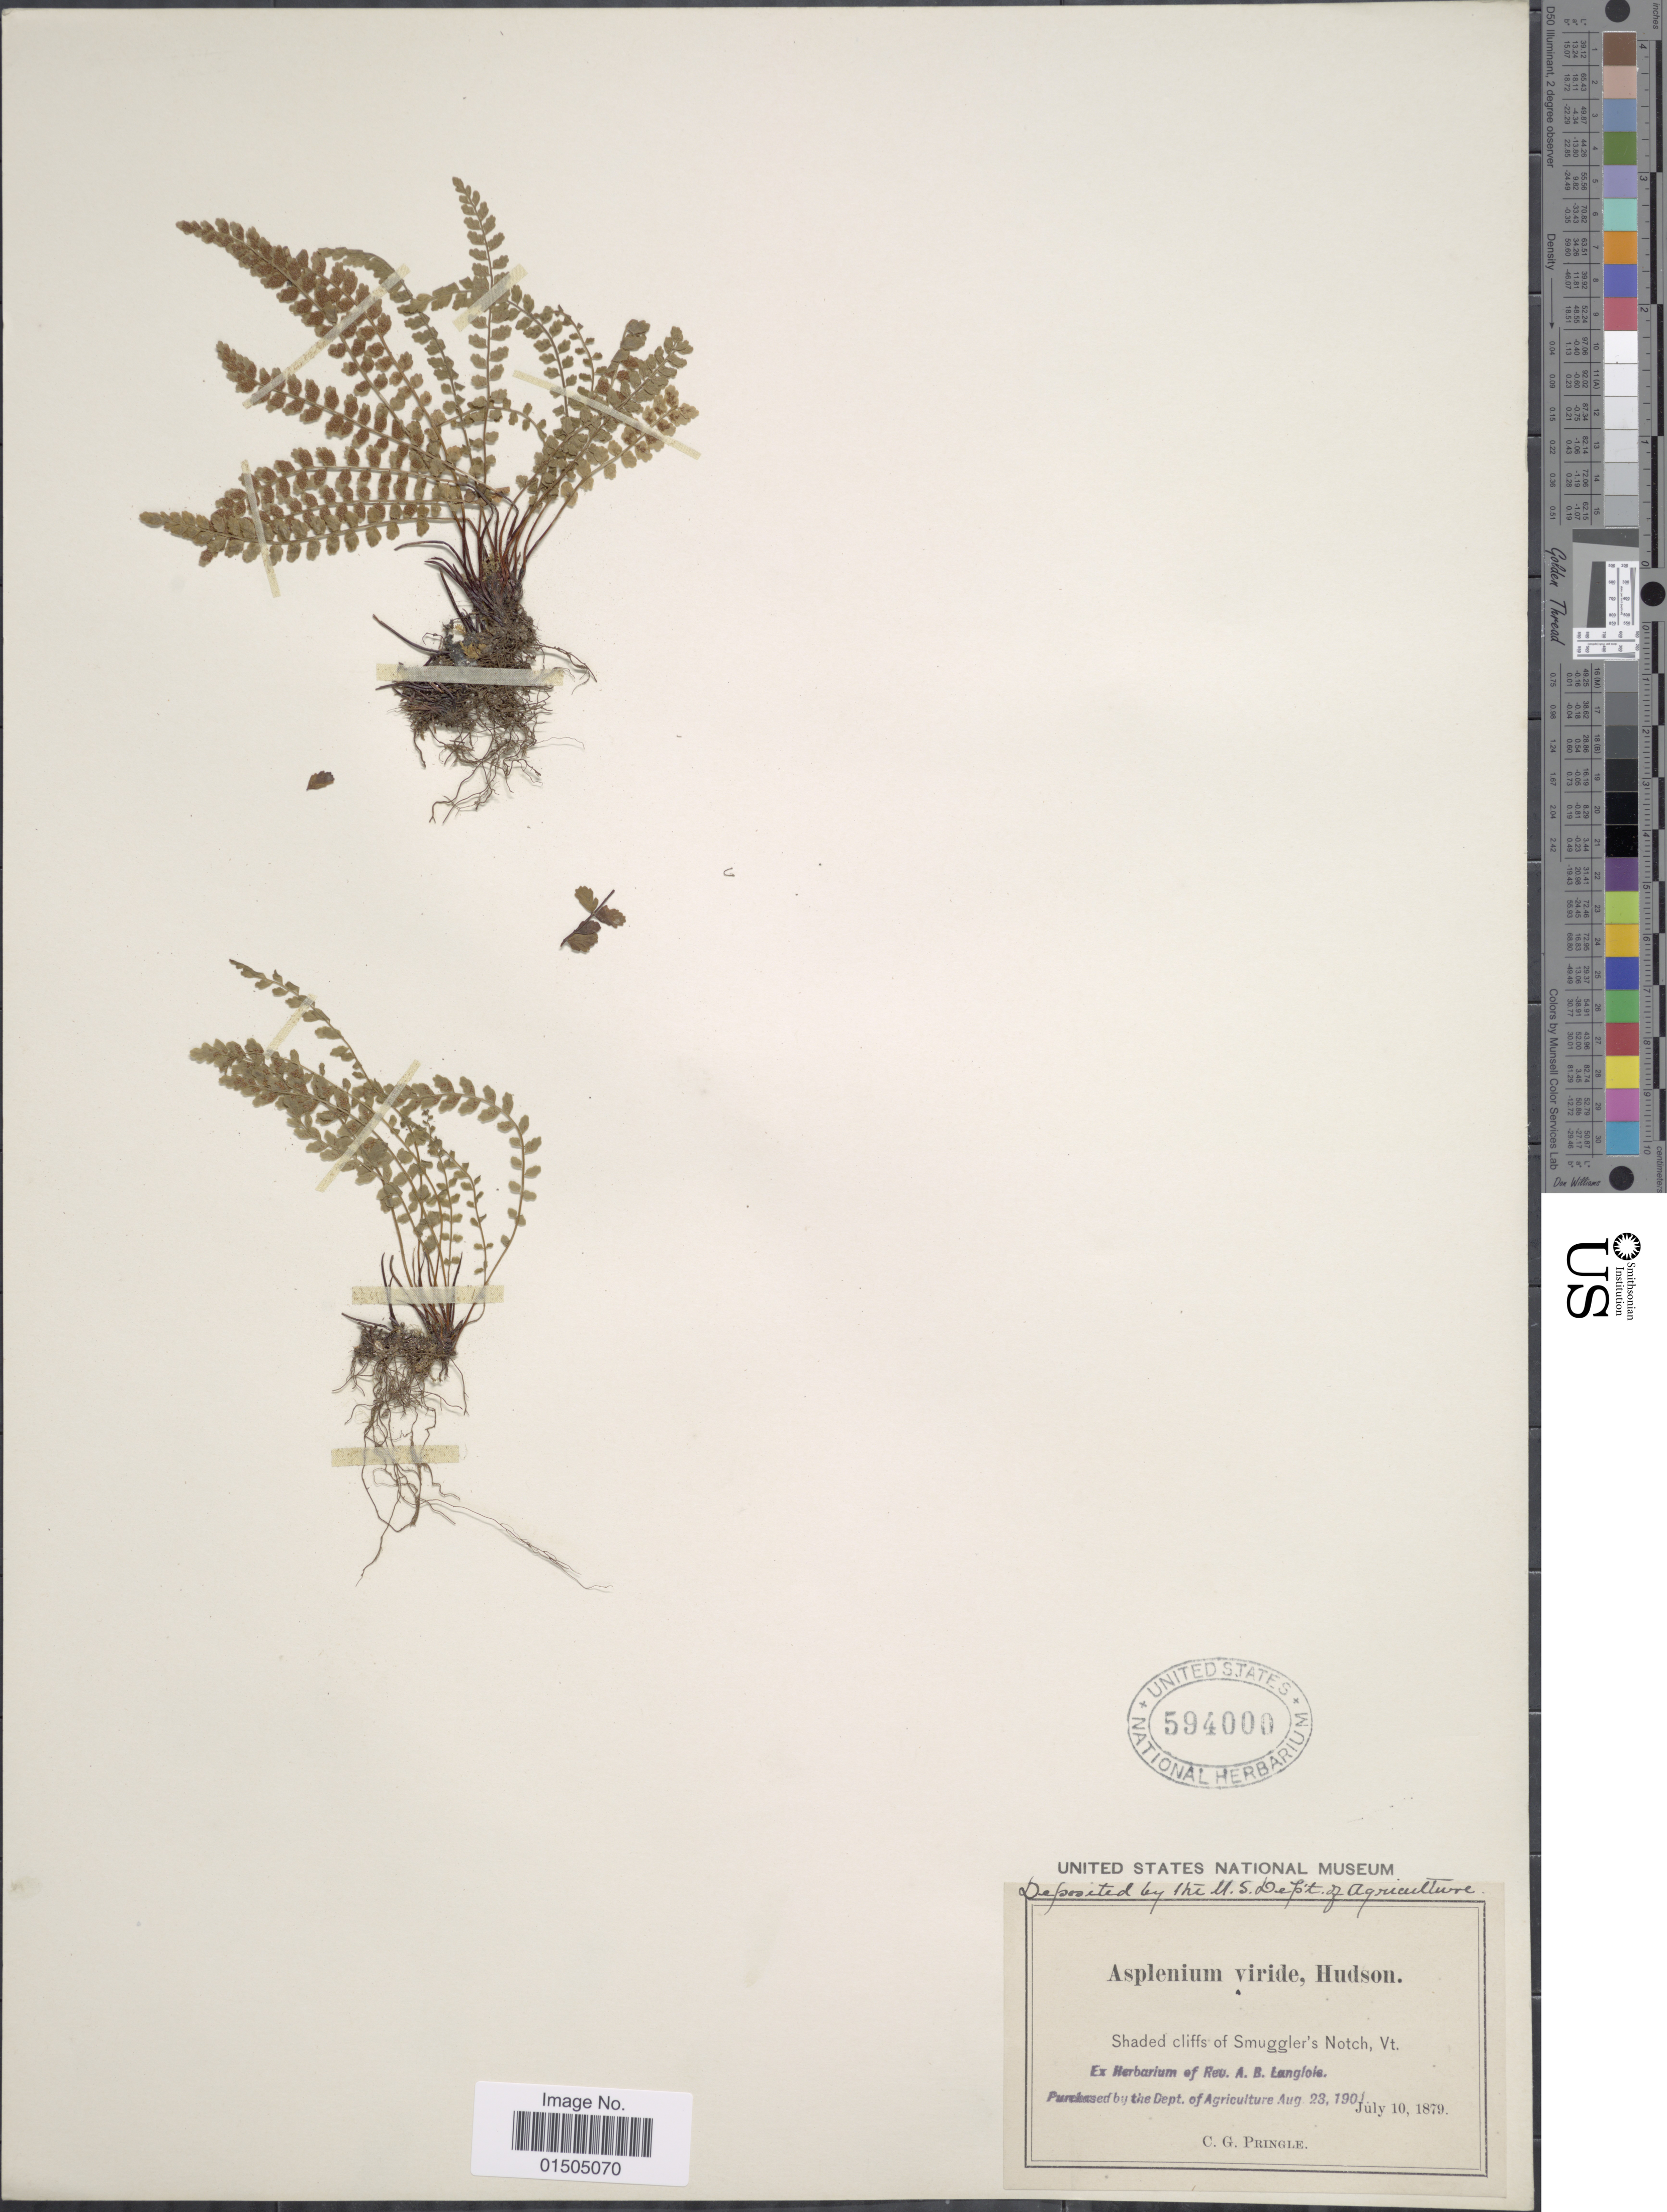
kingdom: Plantae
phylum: Tracheophyta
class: Polypodiopsida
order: Polypodiales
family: Aspleniaceae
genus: Asplenium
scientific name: Asplenium trichomanes-ramosum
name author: L.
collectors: C. G. Pringle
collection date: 1879-07-10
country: United States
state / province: Vermont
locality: Shaded cliffs of Smuggler's Notch.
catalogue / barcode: US 594000